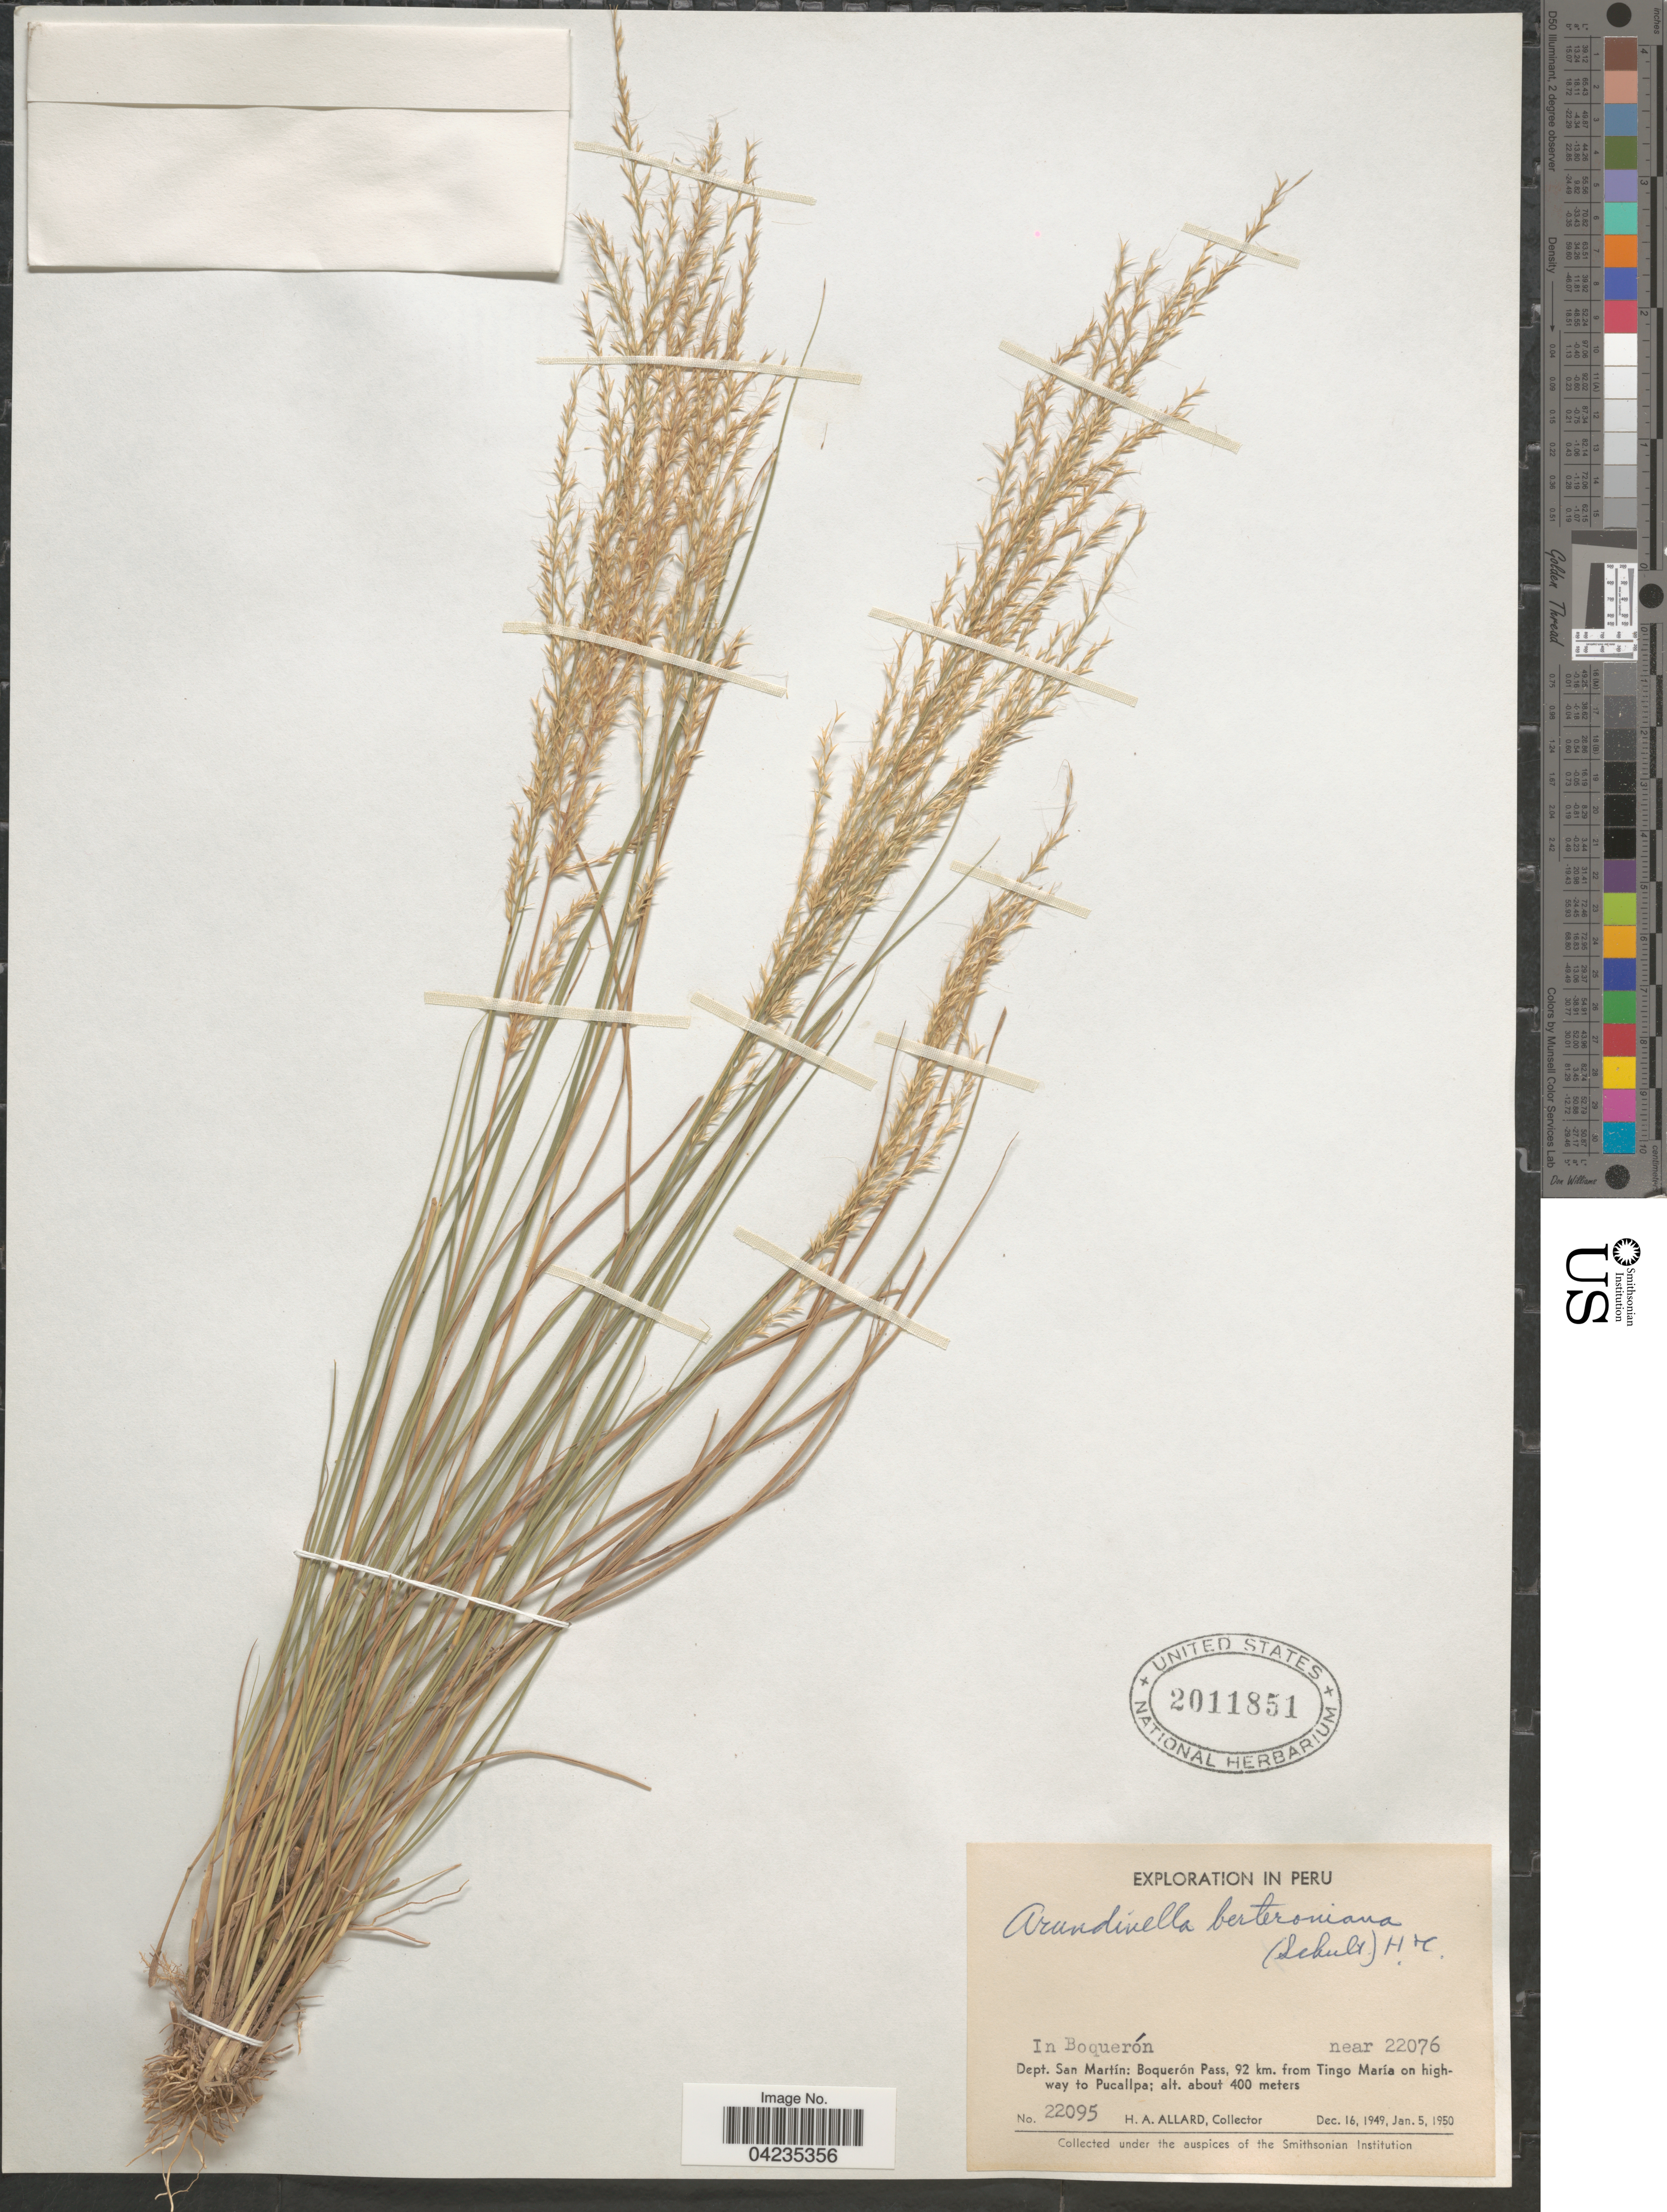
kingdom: Plantae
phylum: Tracheophyta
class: Liliopsida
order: Poales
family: Poaceae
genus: Arundinella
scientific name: Arundinella berteroniana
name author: (Schult.) Hitchc. & Chase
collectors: H. A. Allard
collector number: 22095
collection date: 1949-12-16/1950-01-05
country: Peru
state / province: San Martín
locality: Exploration in Peru. In Boquerón near 22076. Dept. San Martín: Boquerón Pass, 92 km. from Tingo María on highway to Pucallpa.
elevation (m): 400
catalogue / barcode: US 2011851